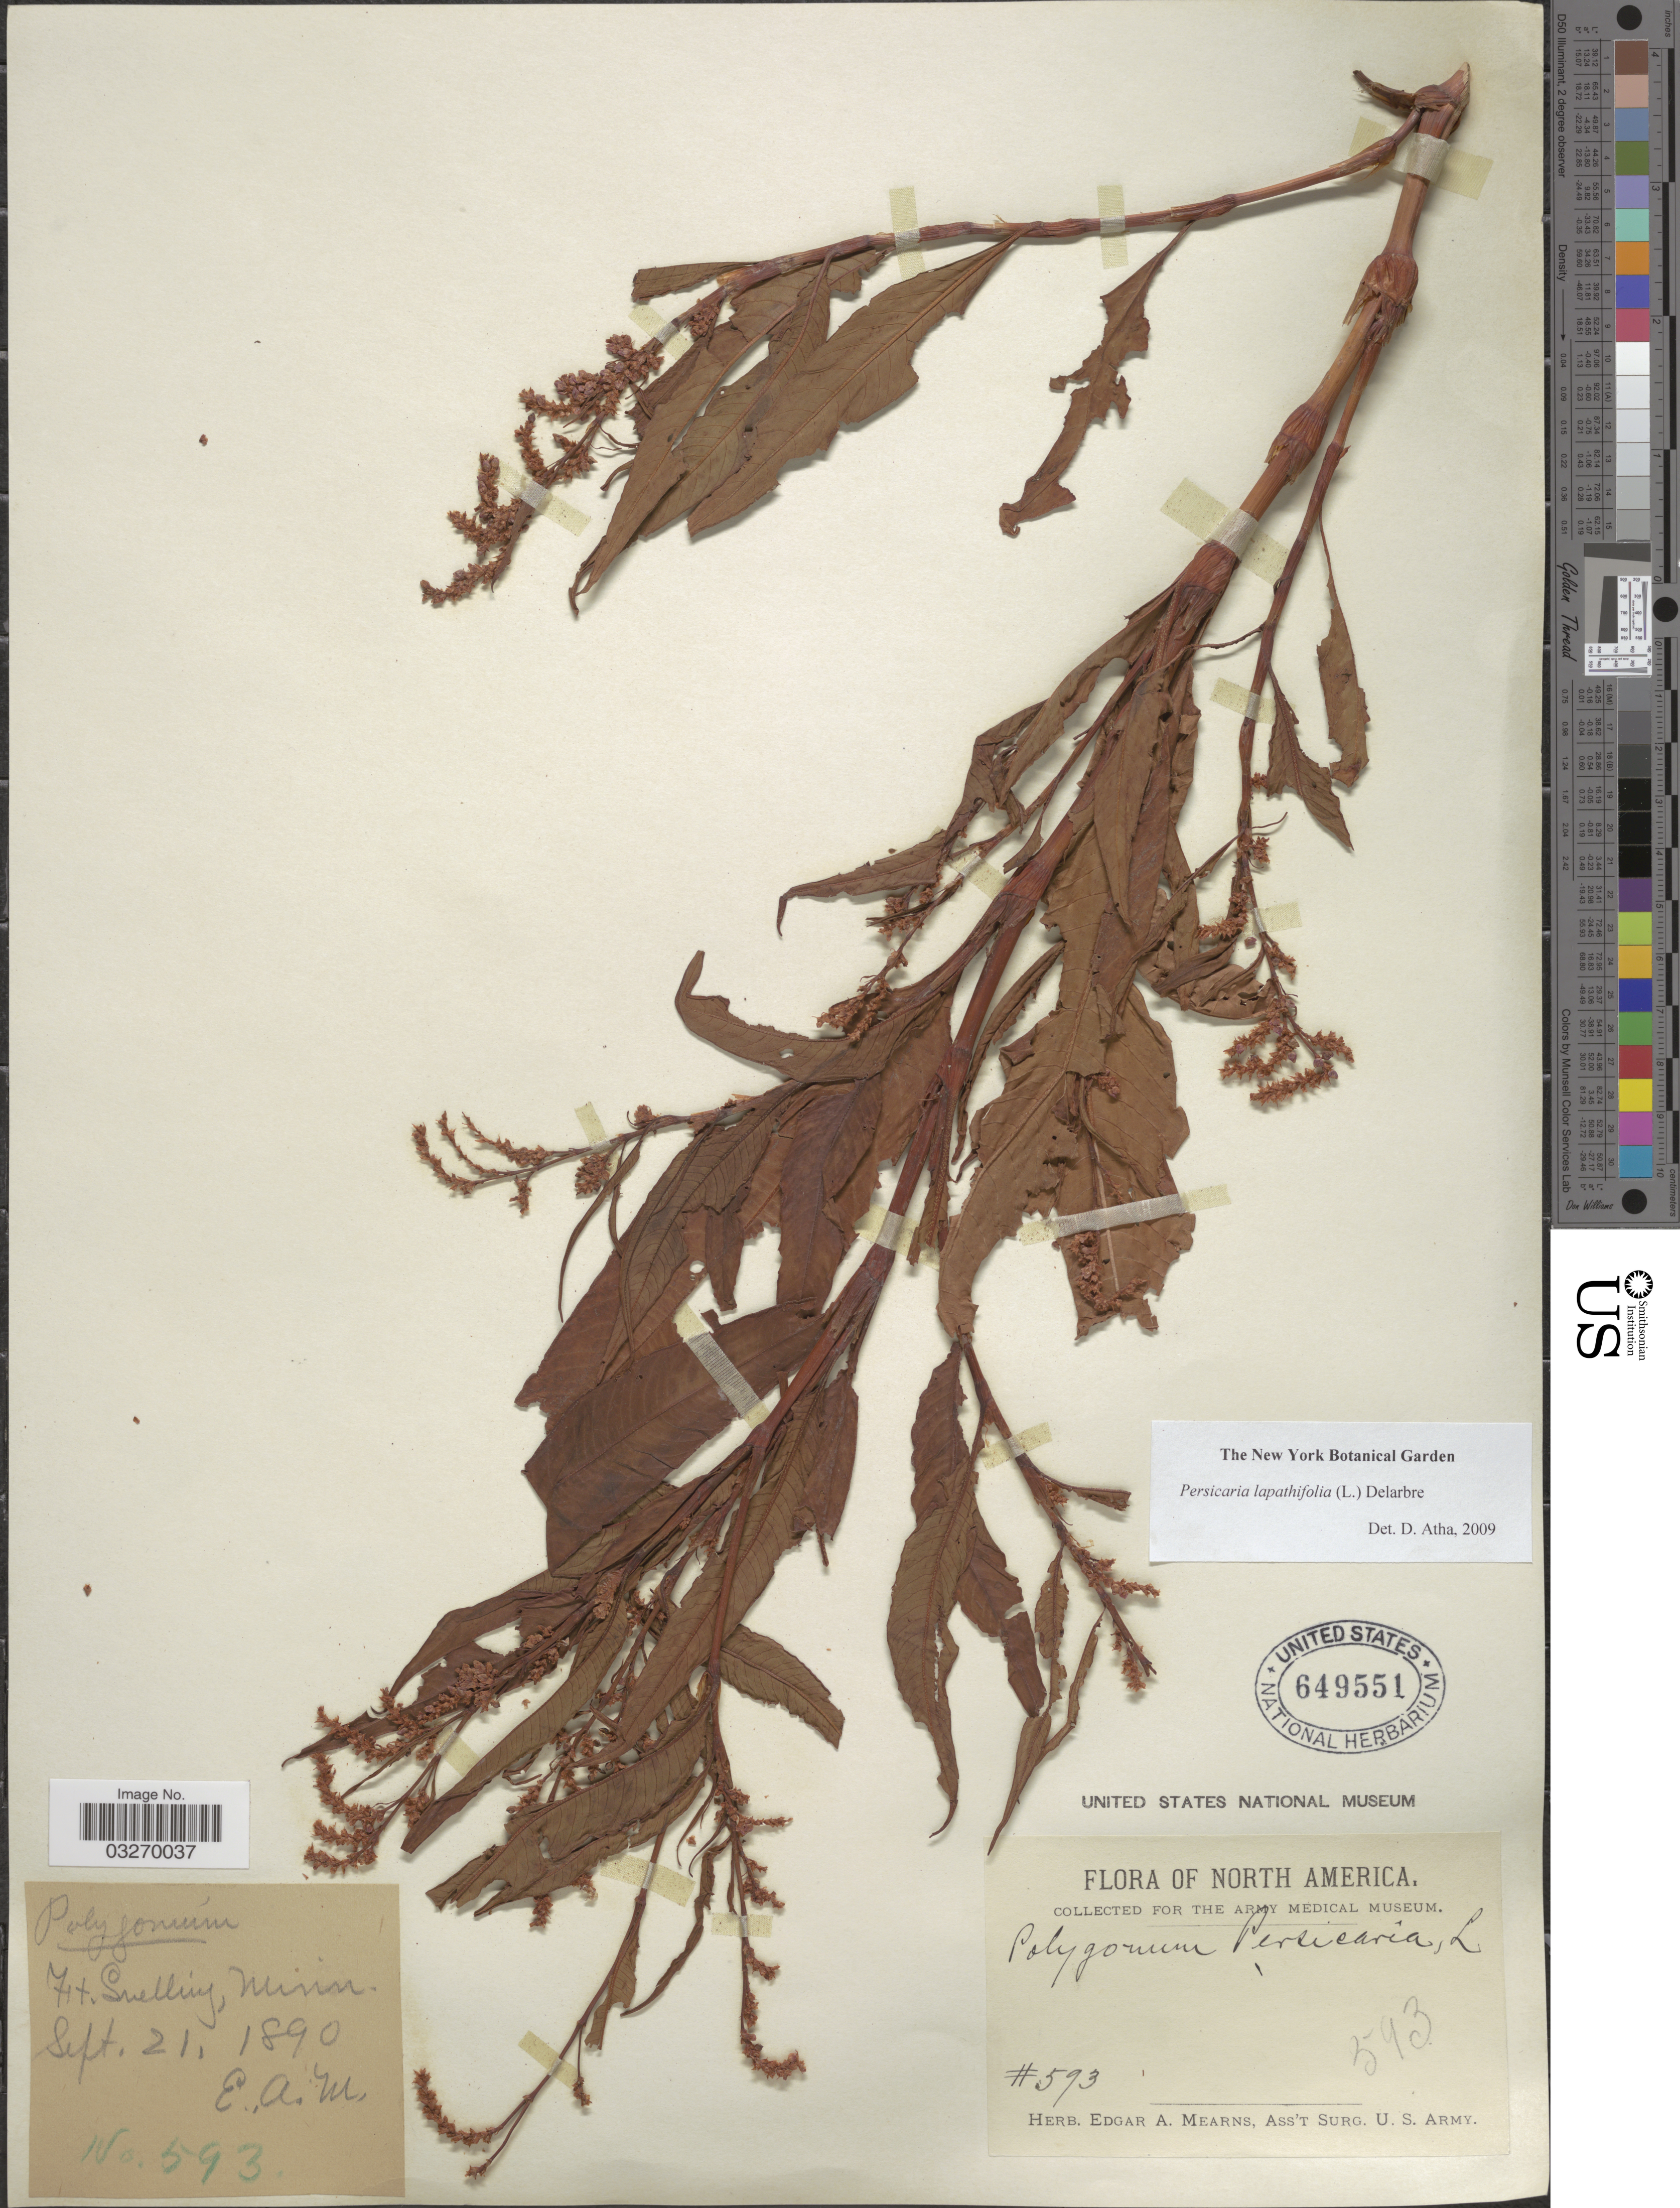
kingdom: Plantae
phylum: Tracheophyta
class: Magnoliopsida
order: Caryophyllales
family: Polygonaceae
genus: Persicaria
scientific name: Persicaria lapathifolia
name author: (L.) Delarbre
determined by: Atha, D. E.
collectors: E. A. Mearns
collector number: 593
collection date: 1890-09-21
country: United States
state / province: Minnesota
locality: Ft. Snelling.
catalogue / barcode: US 649551